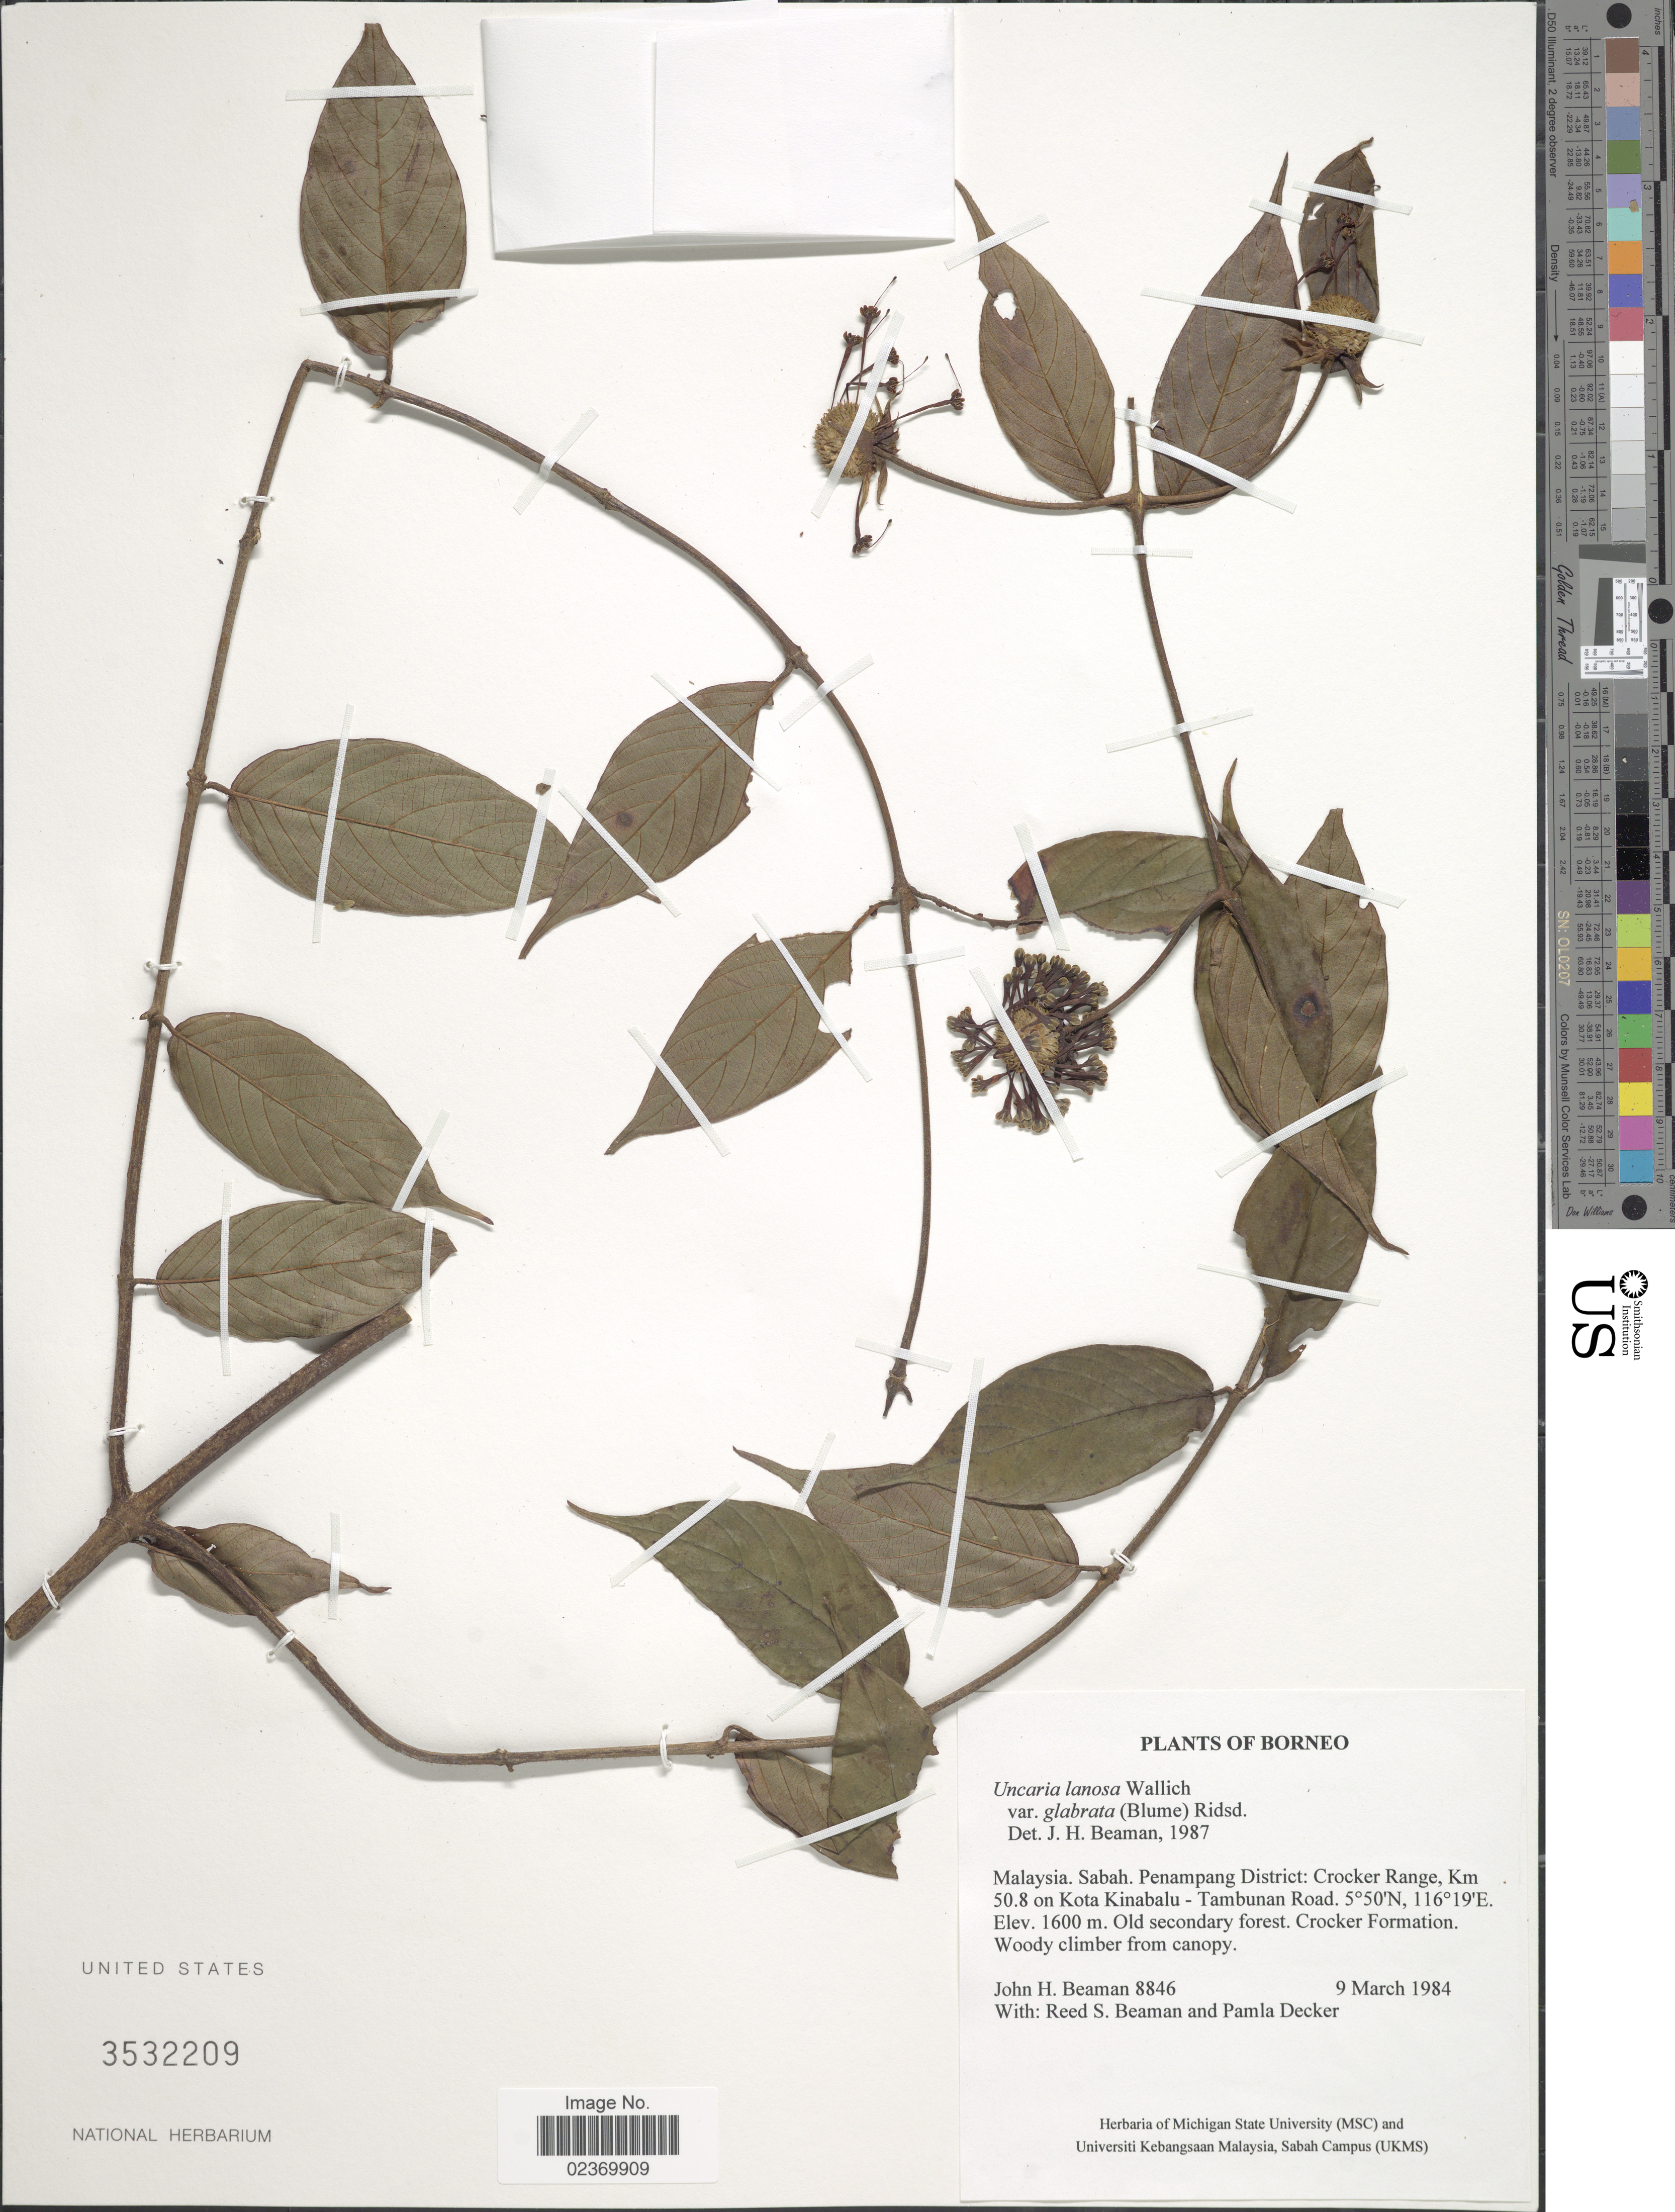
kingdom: Plantae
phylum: Tracheophyta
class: Magnoliopsida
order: Gentianales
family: Rubiaceae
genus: Uncaria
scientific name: Uncaria lanosa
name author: Wall.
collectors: J. H. Beaman, R. S. Beaman & P. Decker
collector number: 8846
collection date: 1984-03-09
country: Malaysia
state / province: Sabah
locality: Borneo. Penampang District: Crocker Range, Km 50.8 on Kota Kinabalu - Tambunan Road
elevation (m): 1600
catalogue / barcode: US 3532209